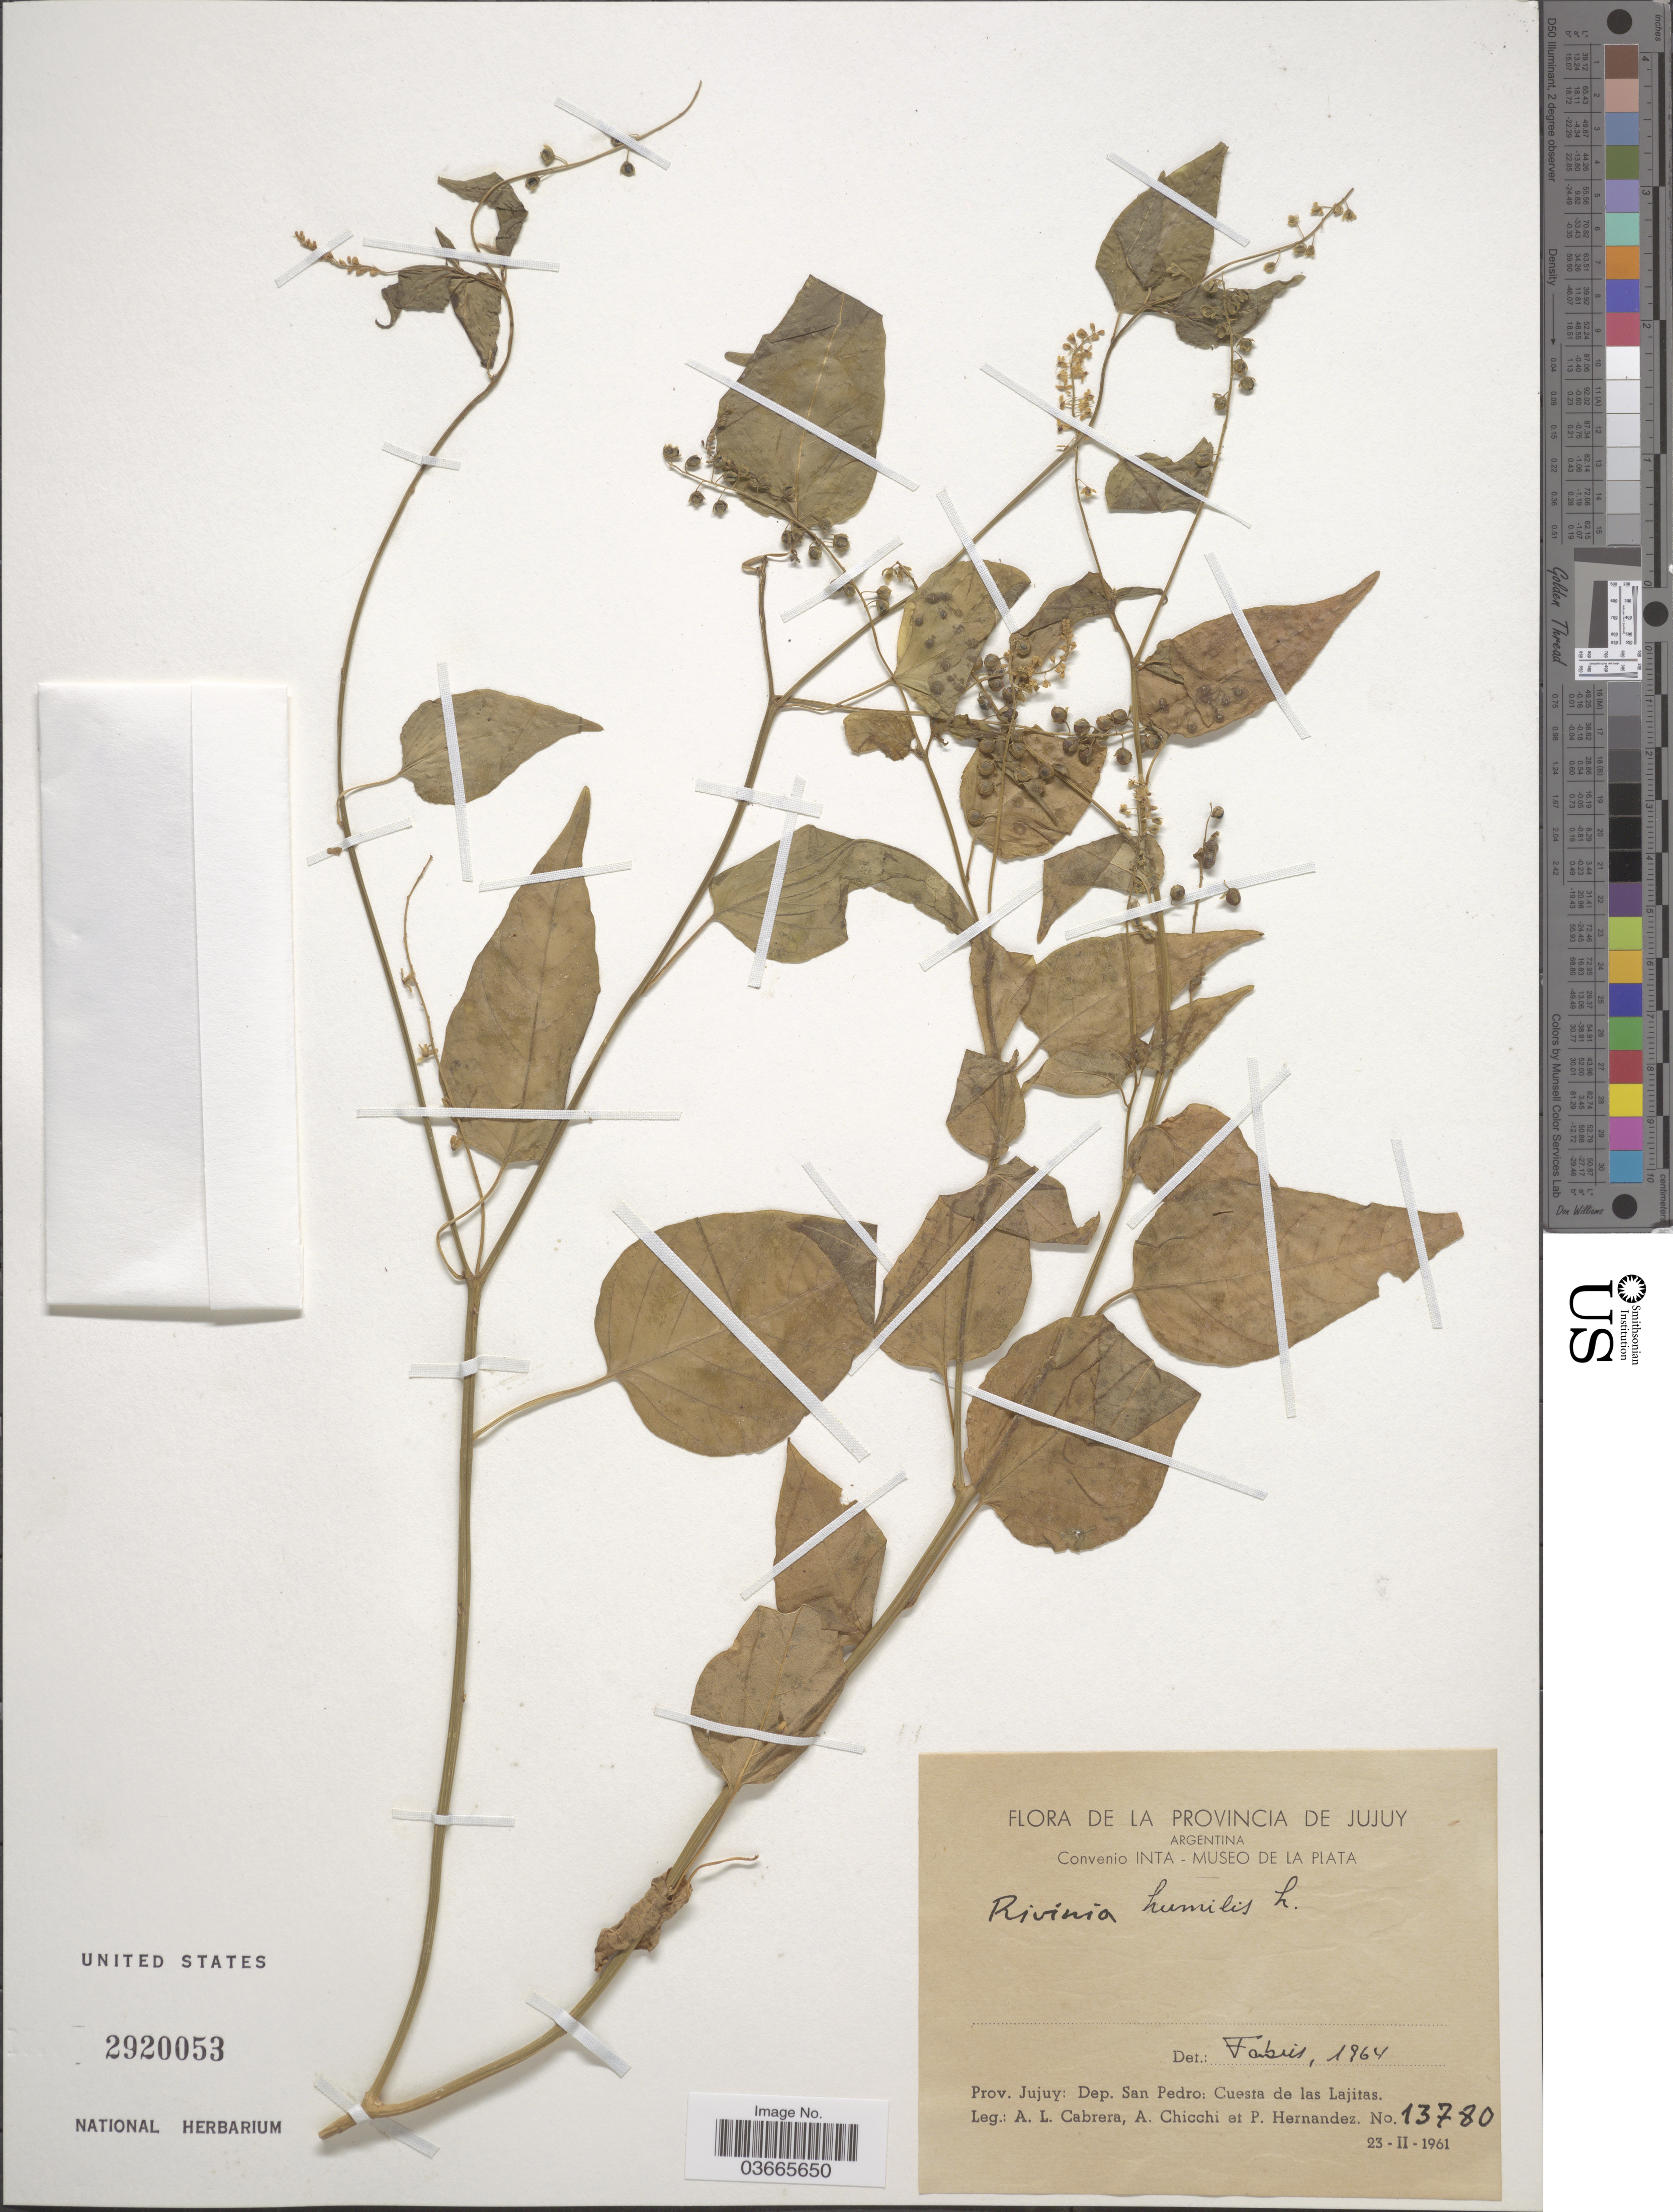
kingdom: Plantae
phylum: Tracheophyta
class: Magnoliopsida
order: Caryophyllales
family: Phytolaccaceae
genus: Rivina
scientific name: Rivina humilis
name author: L.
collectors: A. L. Cabrera, A. Chicchi & P. Hernandez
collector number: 13780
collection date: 1961-02-23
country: Argentina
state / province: Jujuy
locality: Dep. San Pedro: Cuesta de las Lajitas.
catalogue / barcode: US 2920053